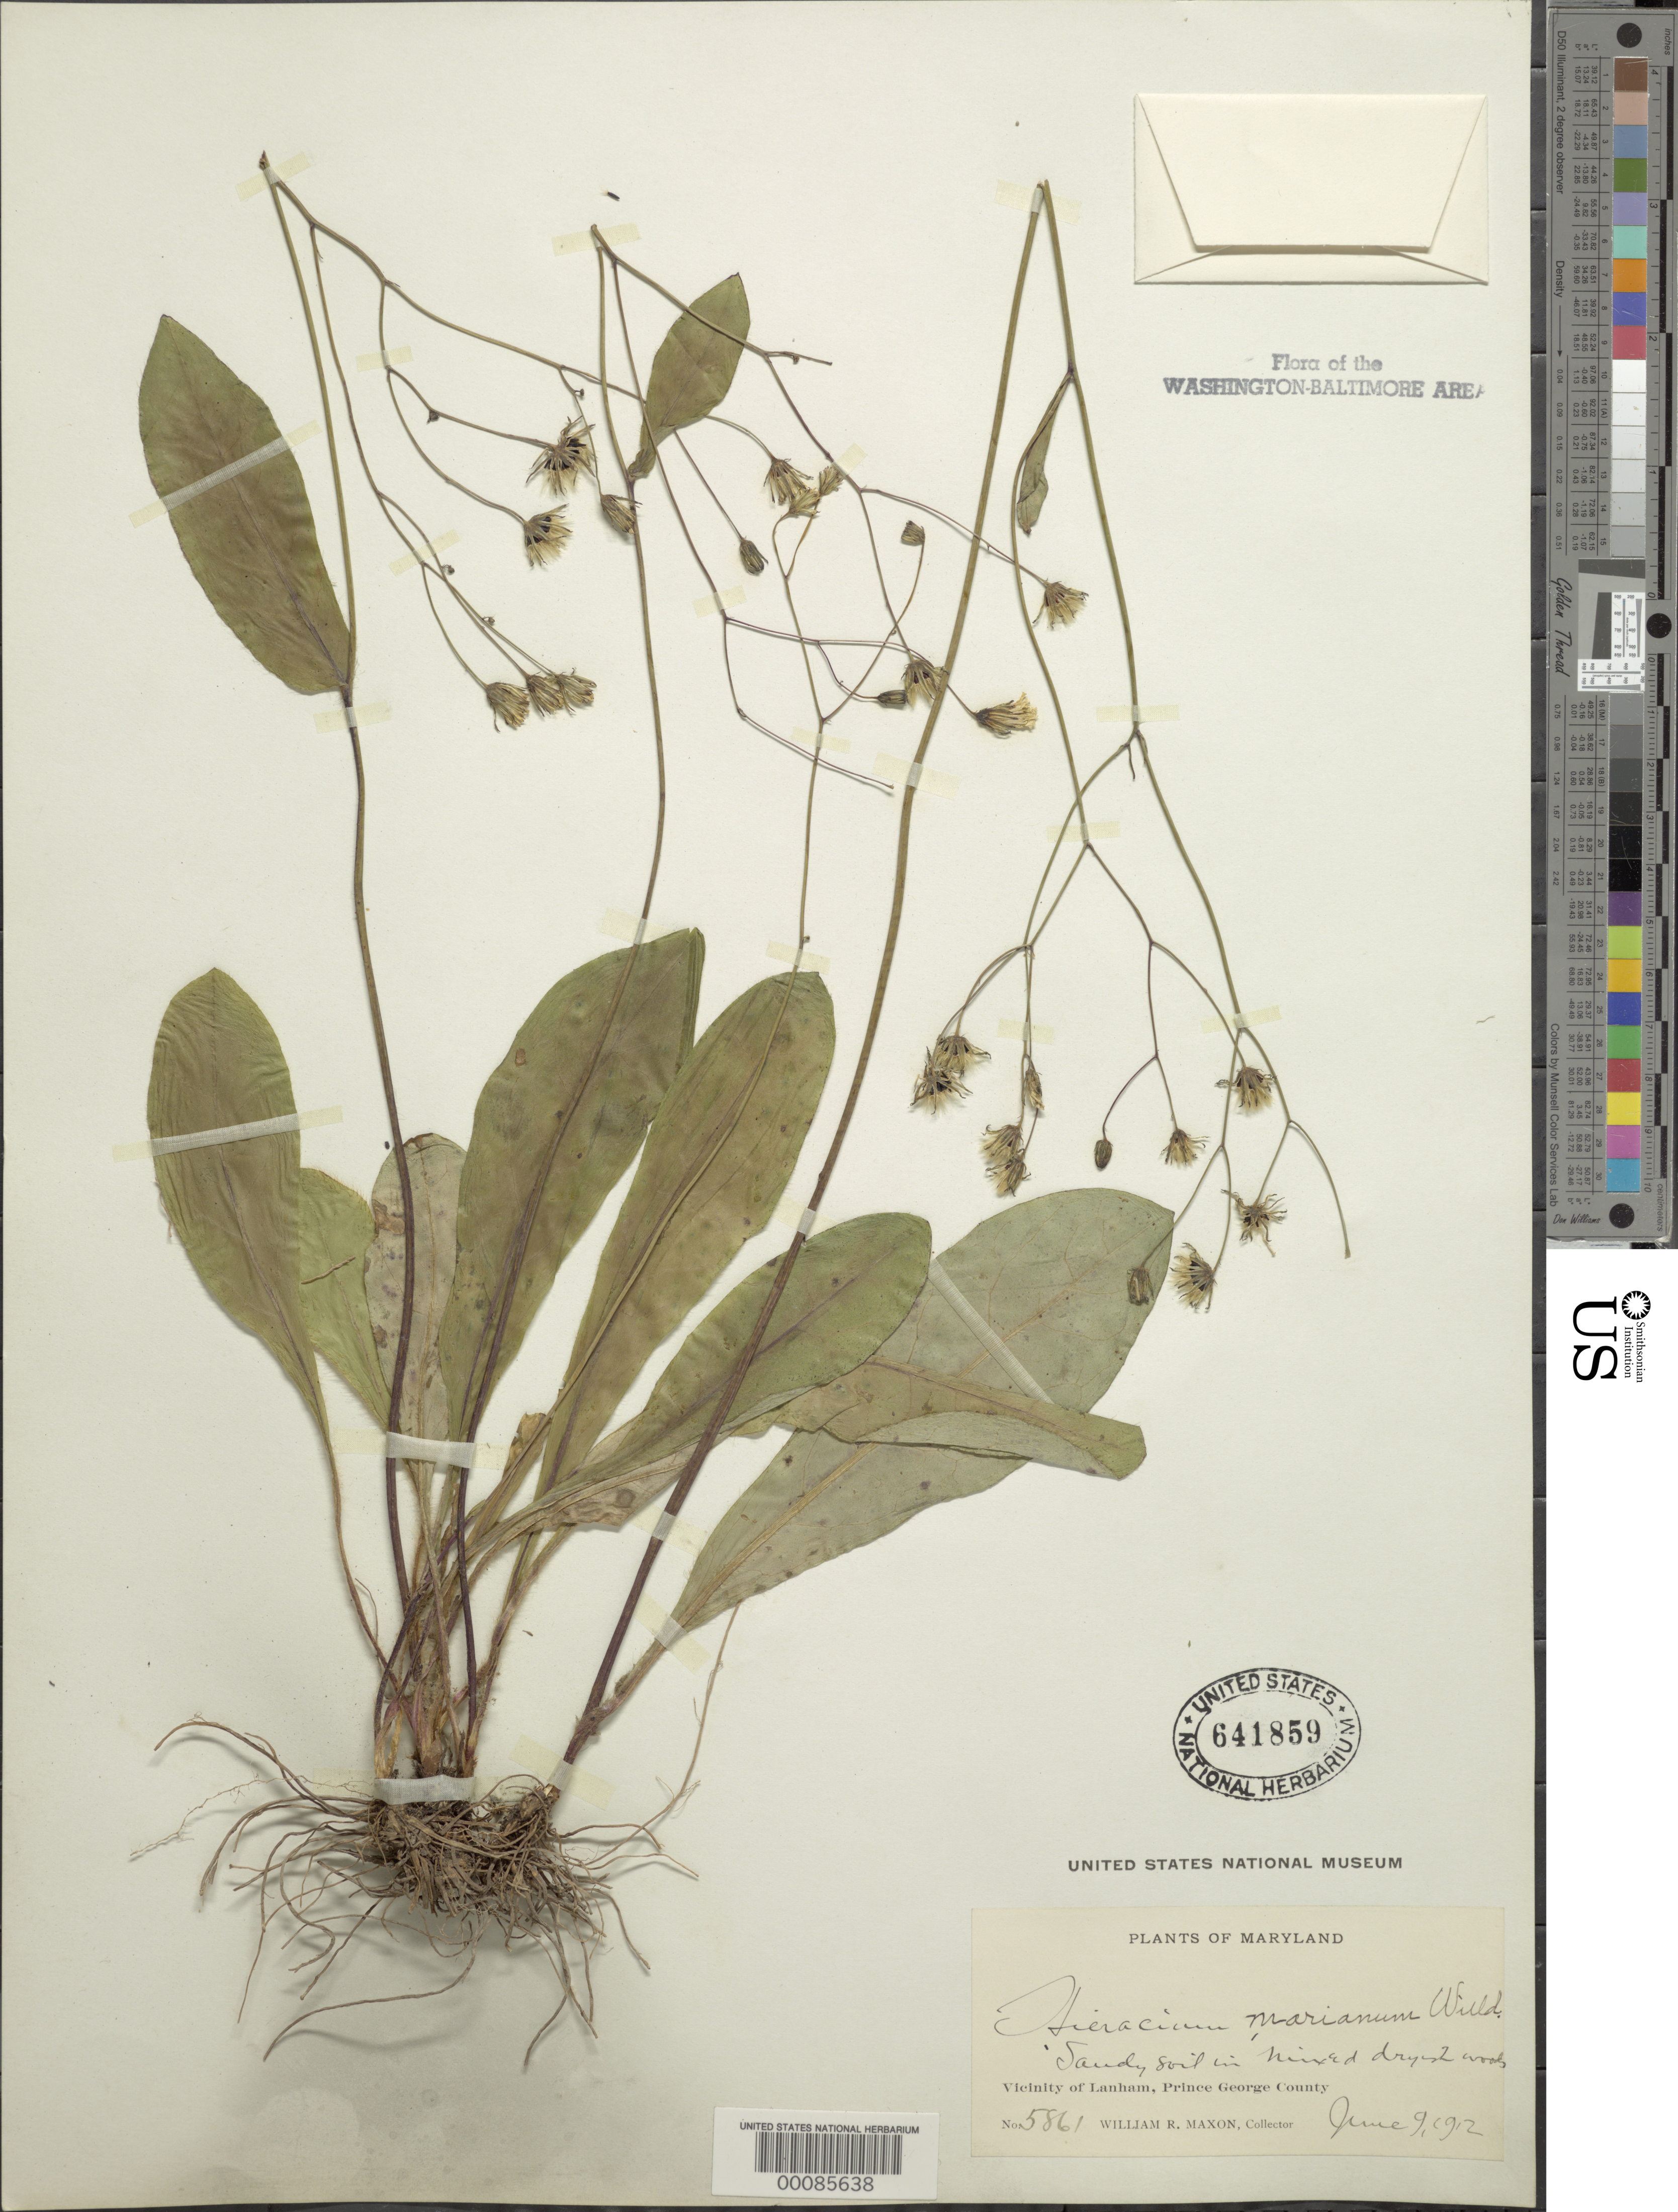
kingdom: Plantae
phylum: Tracheophyta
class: Magnoliopsida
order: Asterales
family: Asteraceae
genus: Hieracium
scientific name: Hieracium marianum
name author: Willd.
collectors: W. R. Maxon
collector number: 5861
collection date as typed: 09 Jun 1912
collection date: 1912-06-09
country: United States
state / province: Maryland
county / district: Prince George's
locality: Lanham vicinity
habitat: Sandy soil dry woods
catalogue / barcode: US 641859